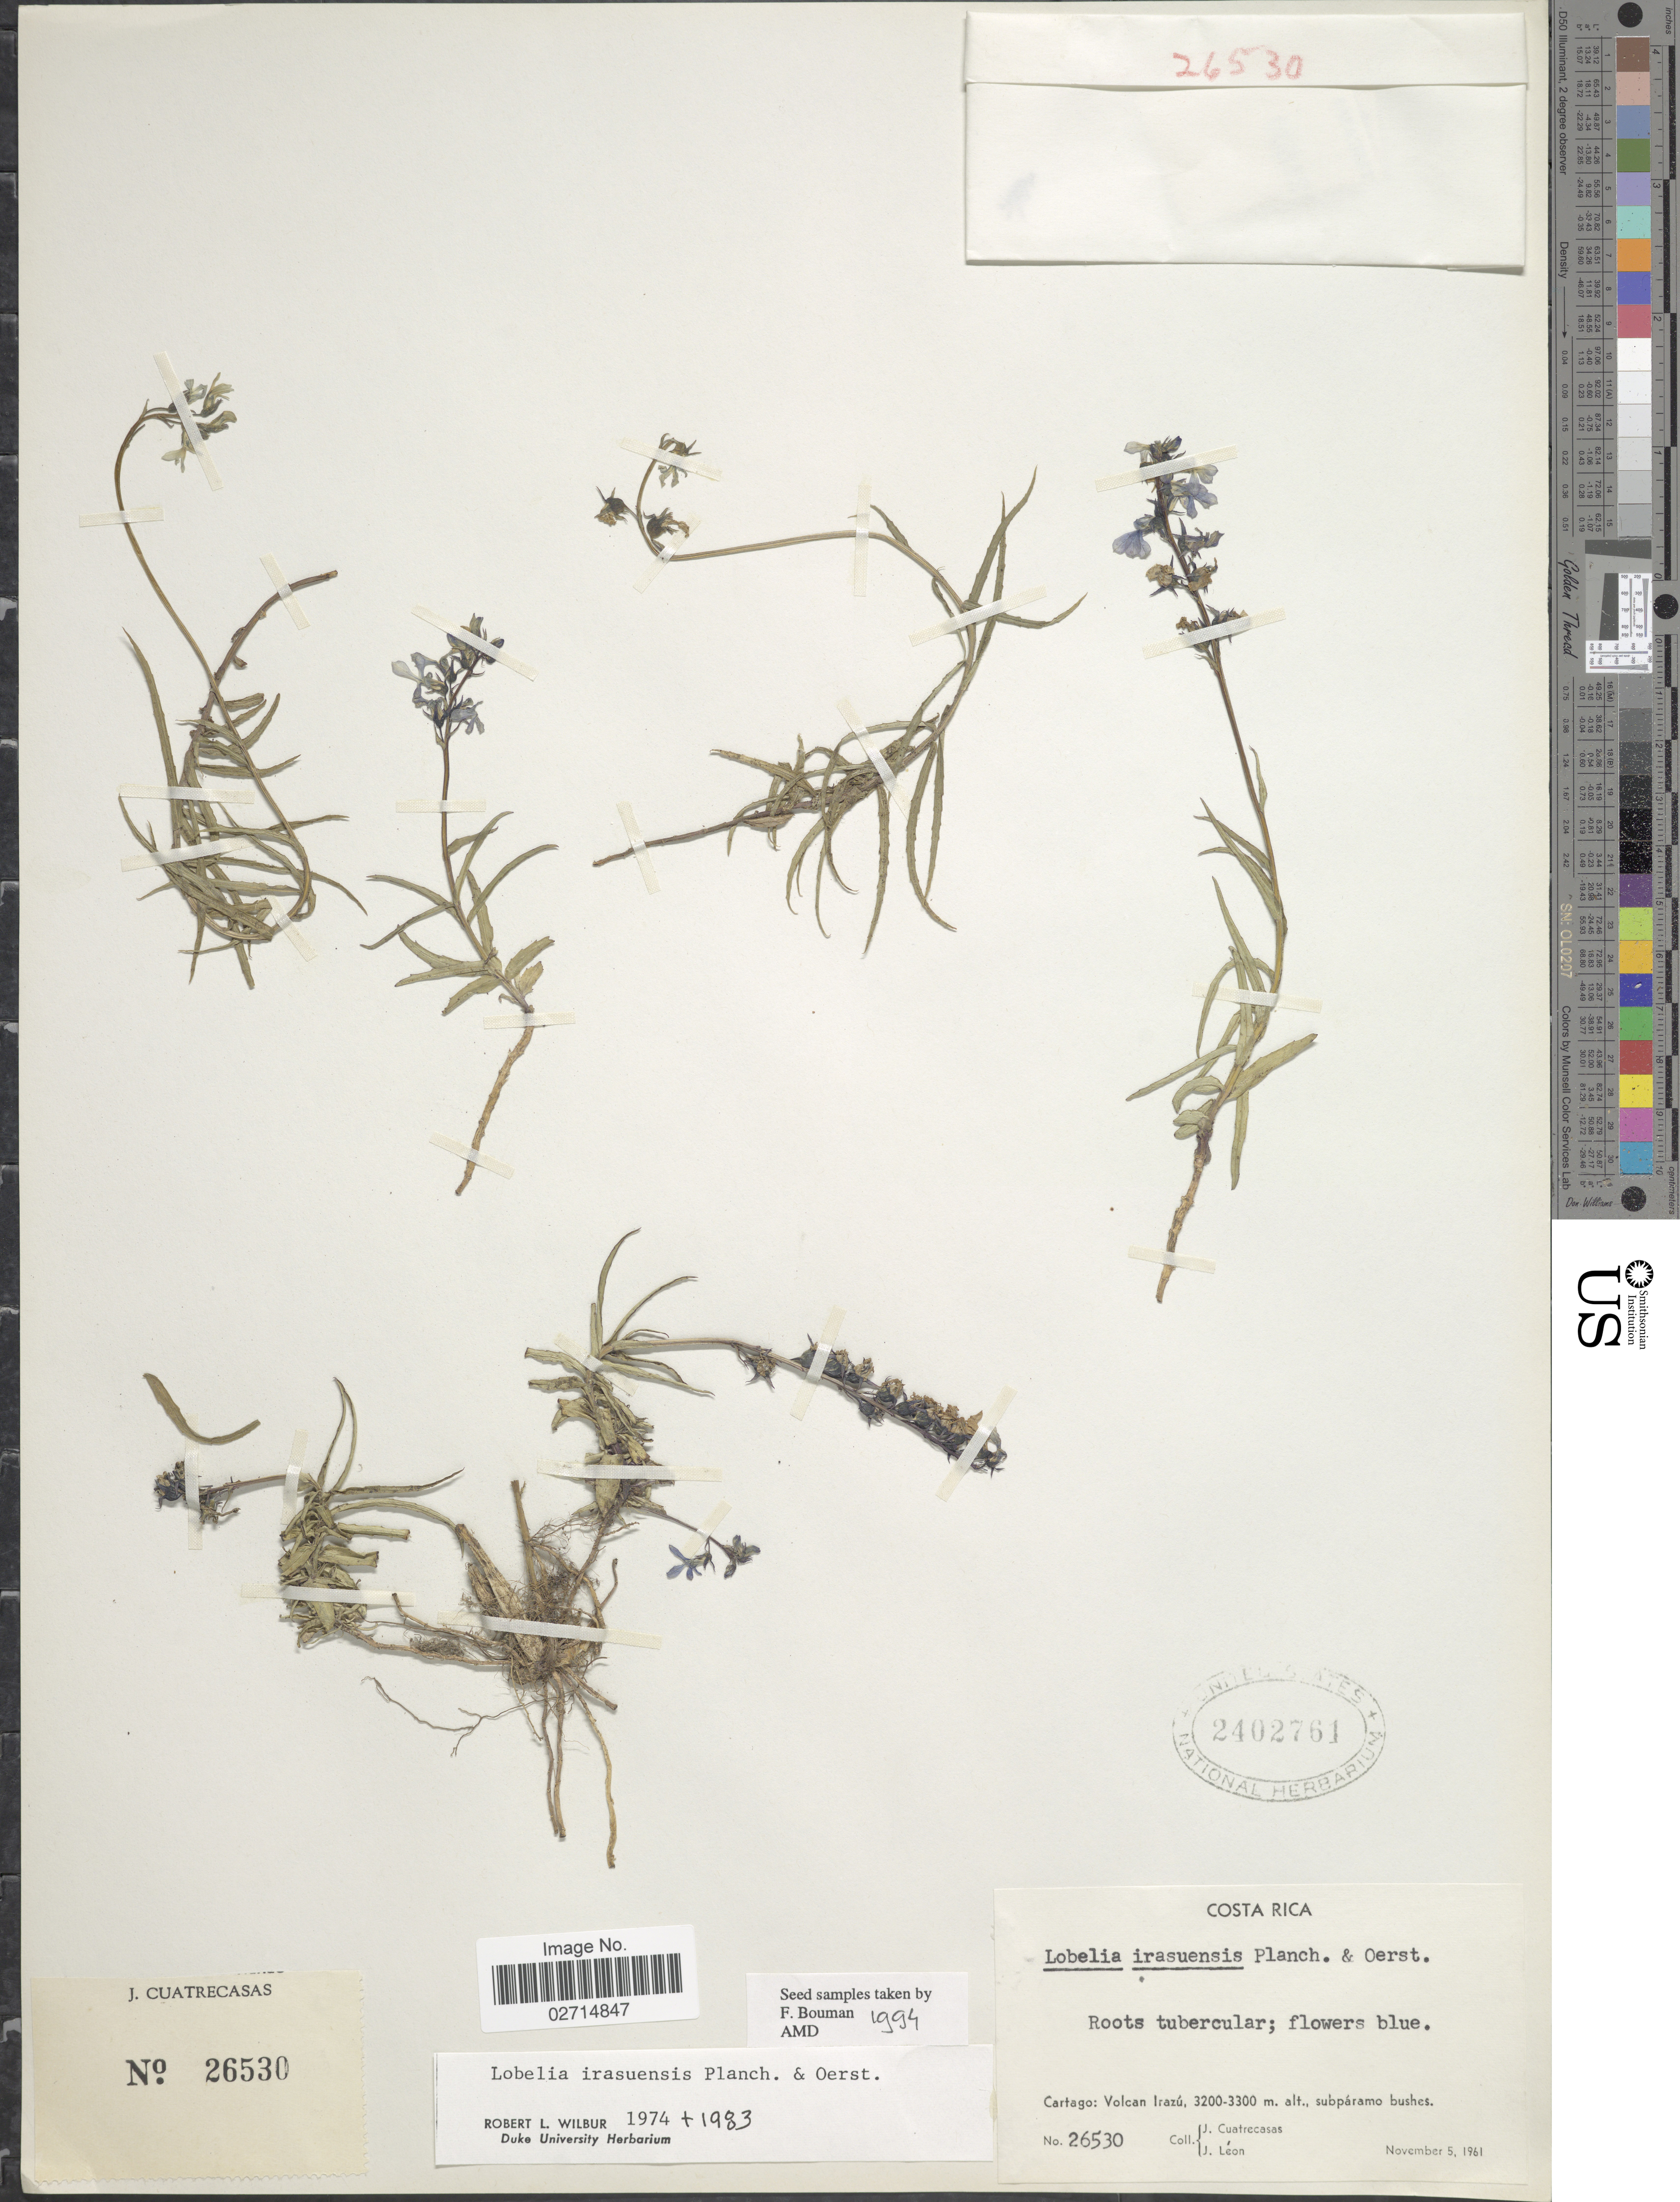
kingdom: Plantae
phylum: Tracheophyta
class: Magnoliopsida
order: Asterales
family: Campanulaceae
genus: Lobelia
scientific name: Lobelia irasuensis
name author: Planch. & Oerst.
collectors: J. Cuatrecasas & J. León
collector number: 26530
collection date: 1961-11-05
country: Costa Rica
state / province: Cartago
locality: Volcan Irazú.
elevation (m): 3200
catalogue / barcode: US 2402761